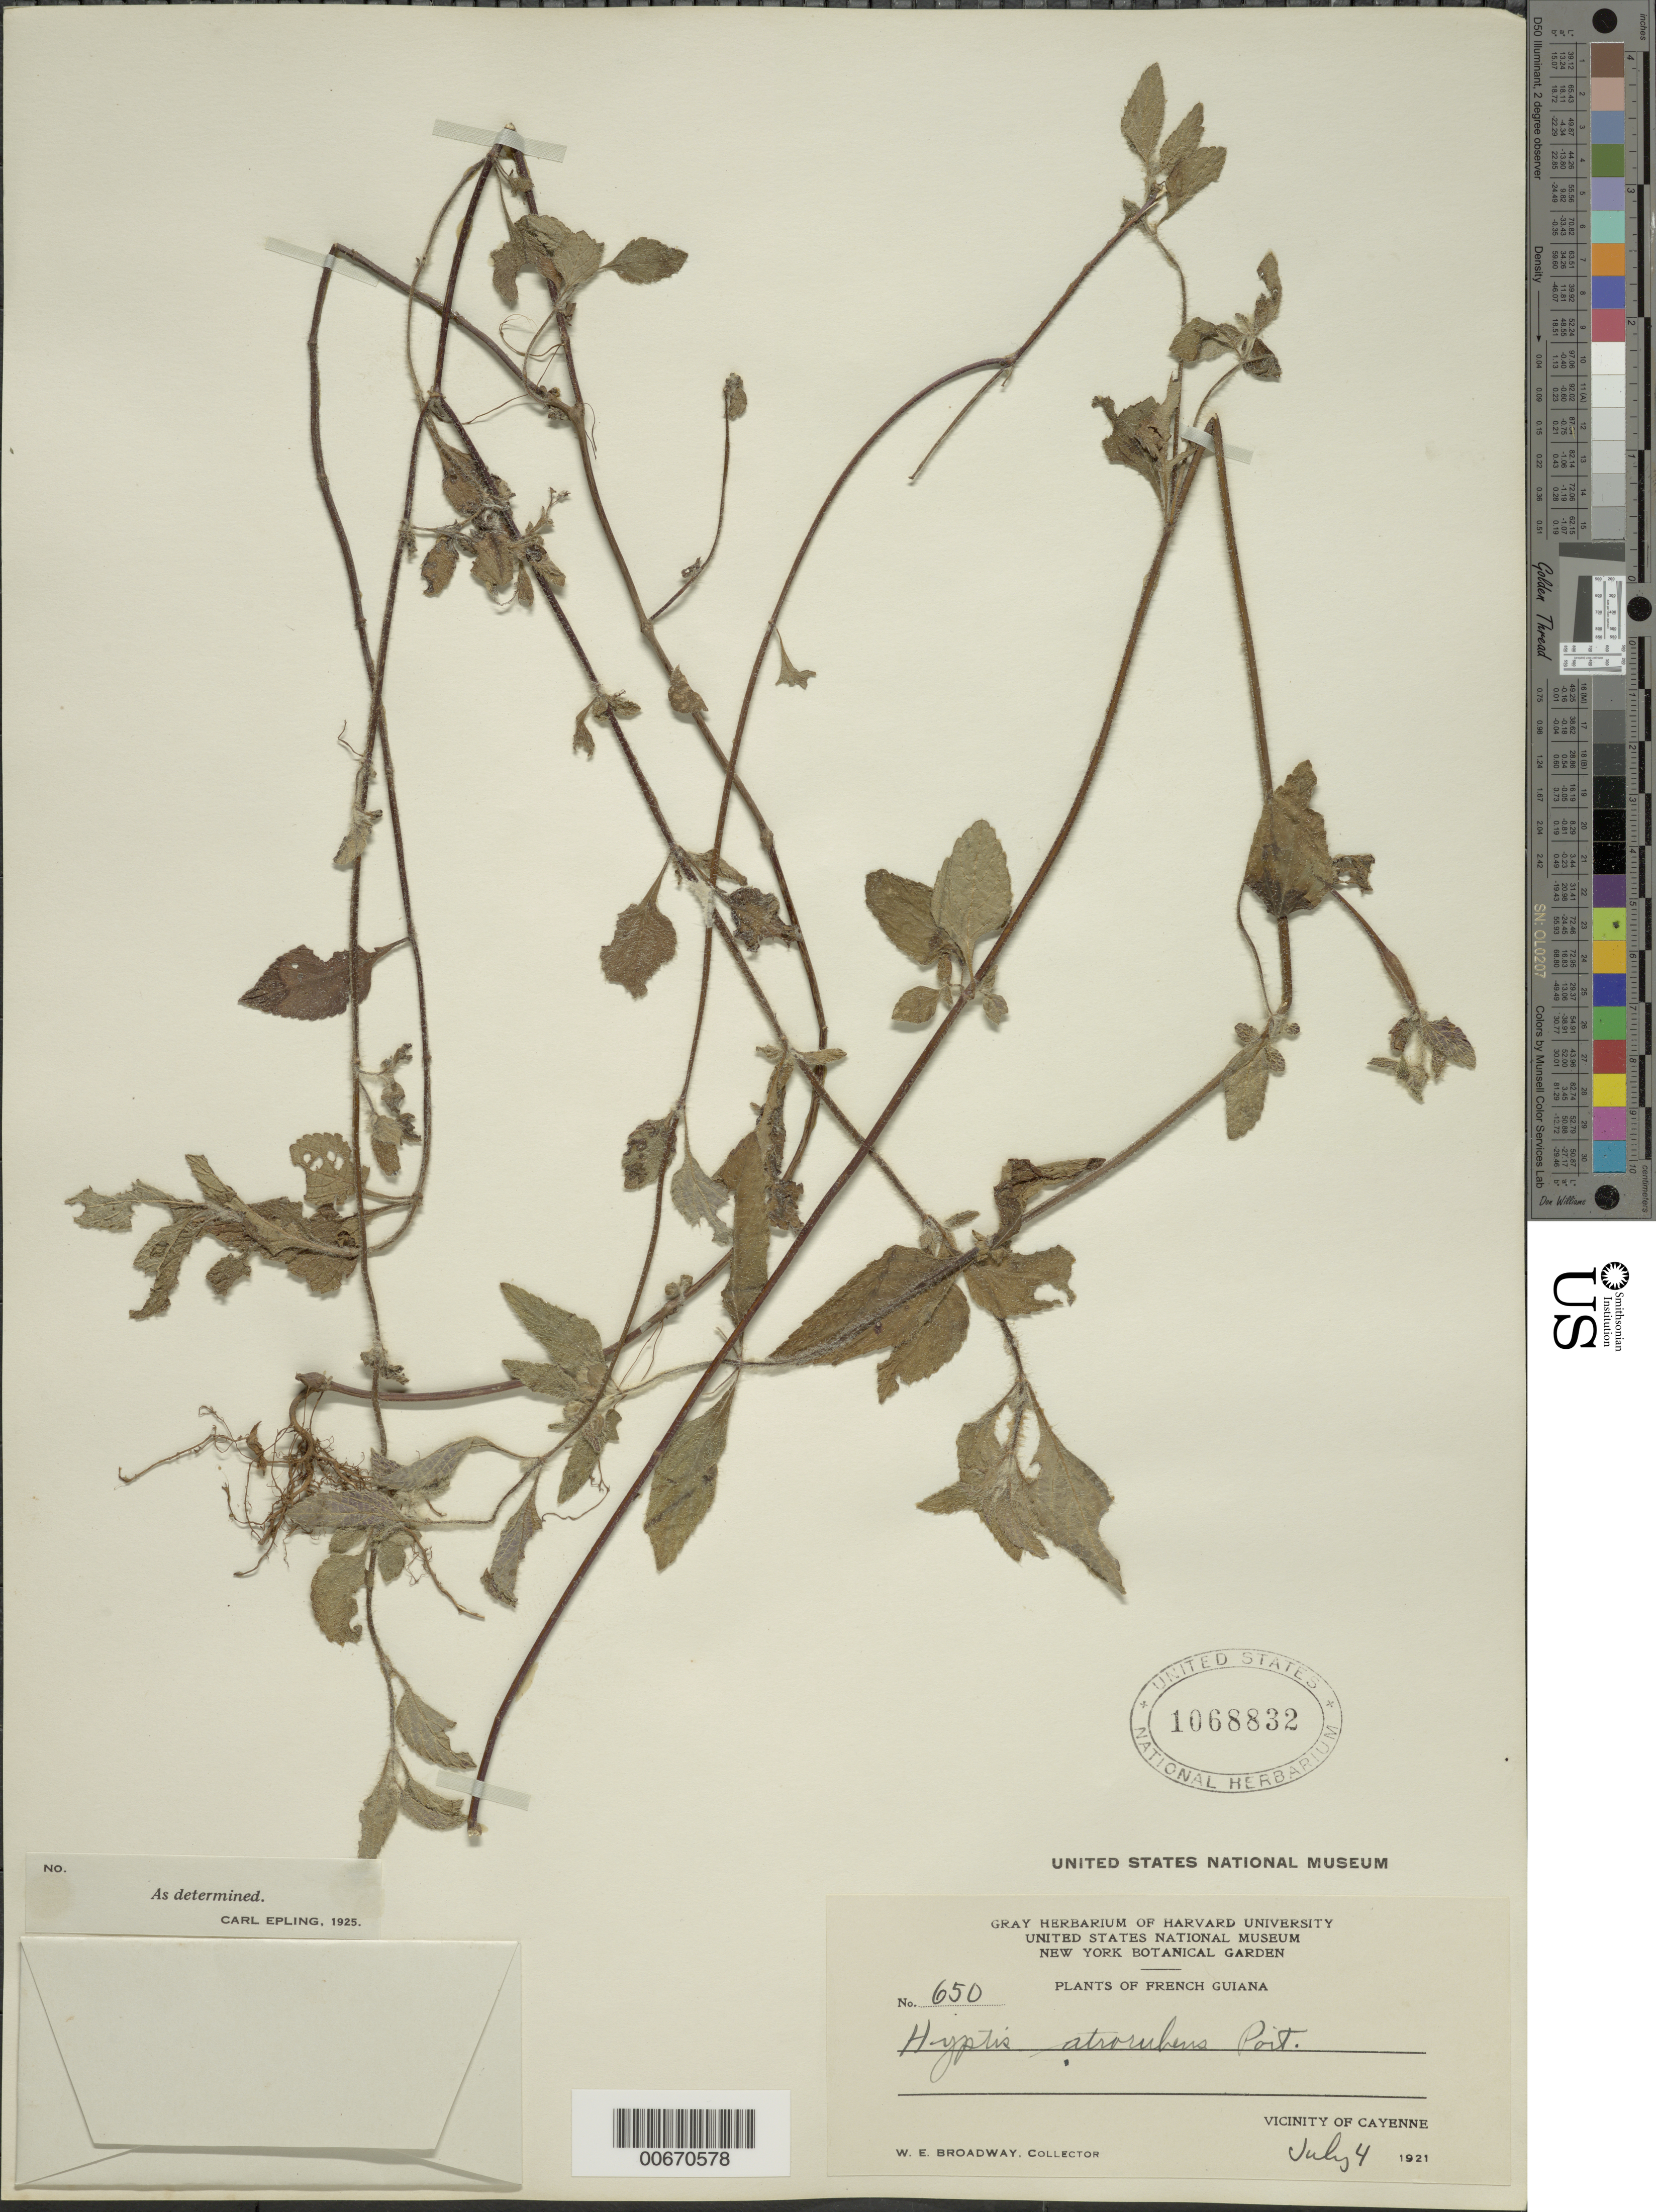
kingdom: Plantae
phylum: Tracheophyta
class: Magnoliopsida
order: Lamiales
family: Lamiaceae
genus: Hyptis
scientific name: Hyptis atrorubens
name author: Poit.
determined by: Epling, C. C.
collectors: W. E. Broadway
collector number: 650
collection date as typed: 4-Jul-21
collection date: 1921-07-04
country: French Guiana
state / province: Cayenne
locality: Cayenne, vic.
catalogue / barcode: US 1068832